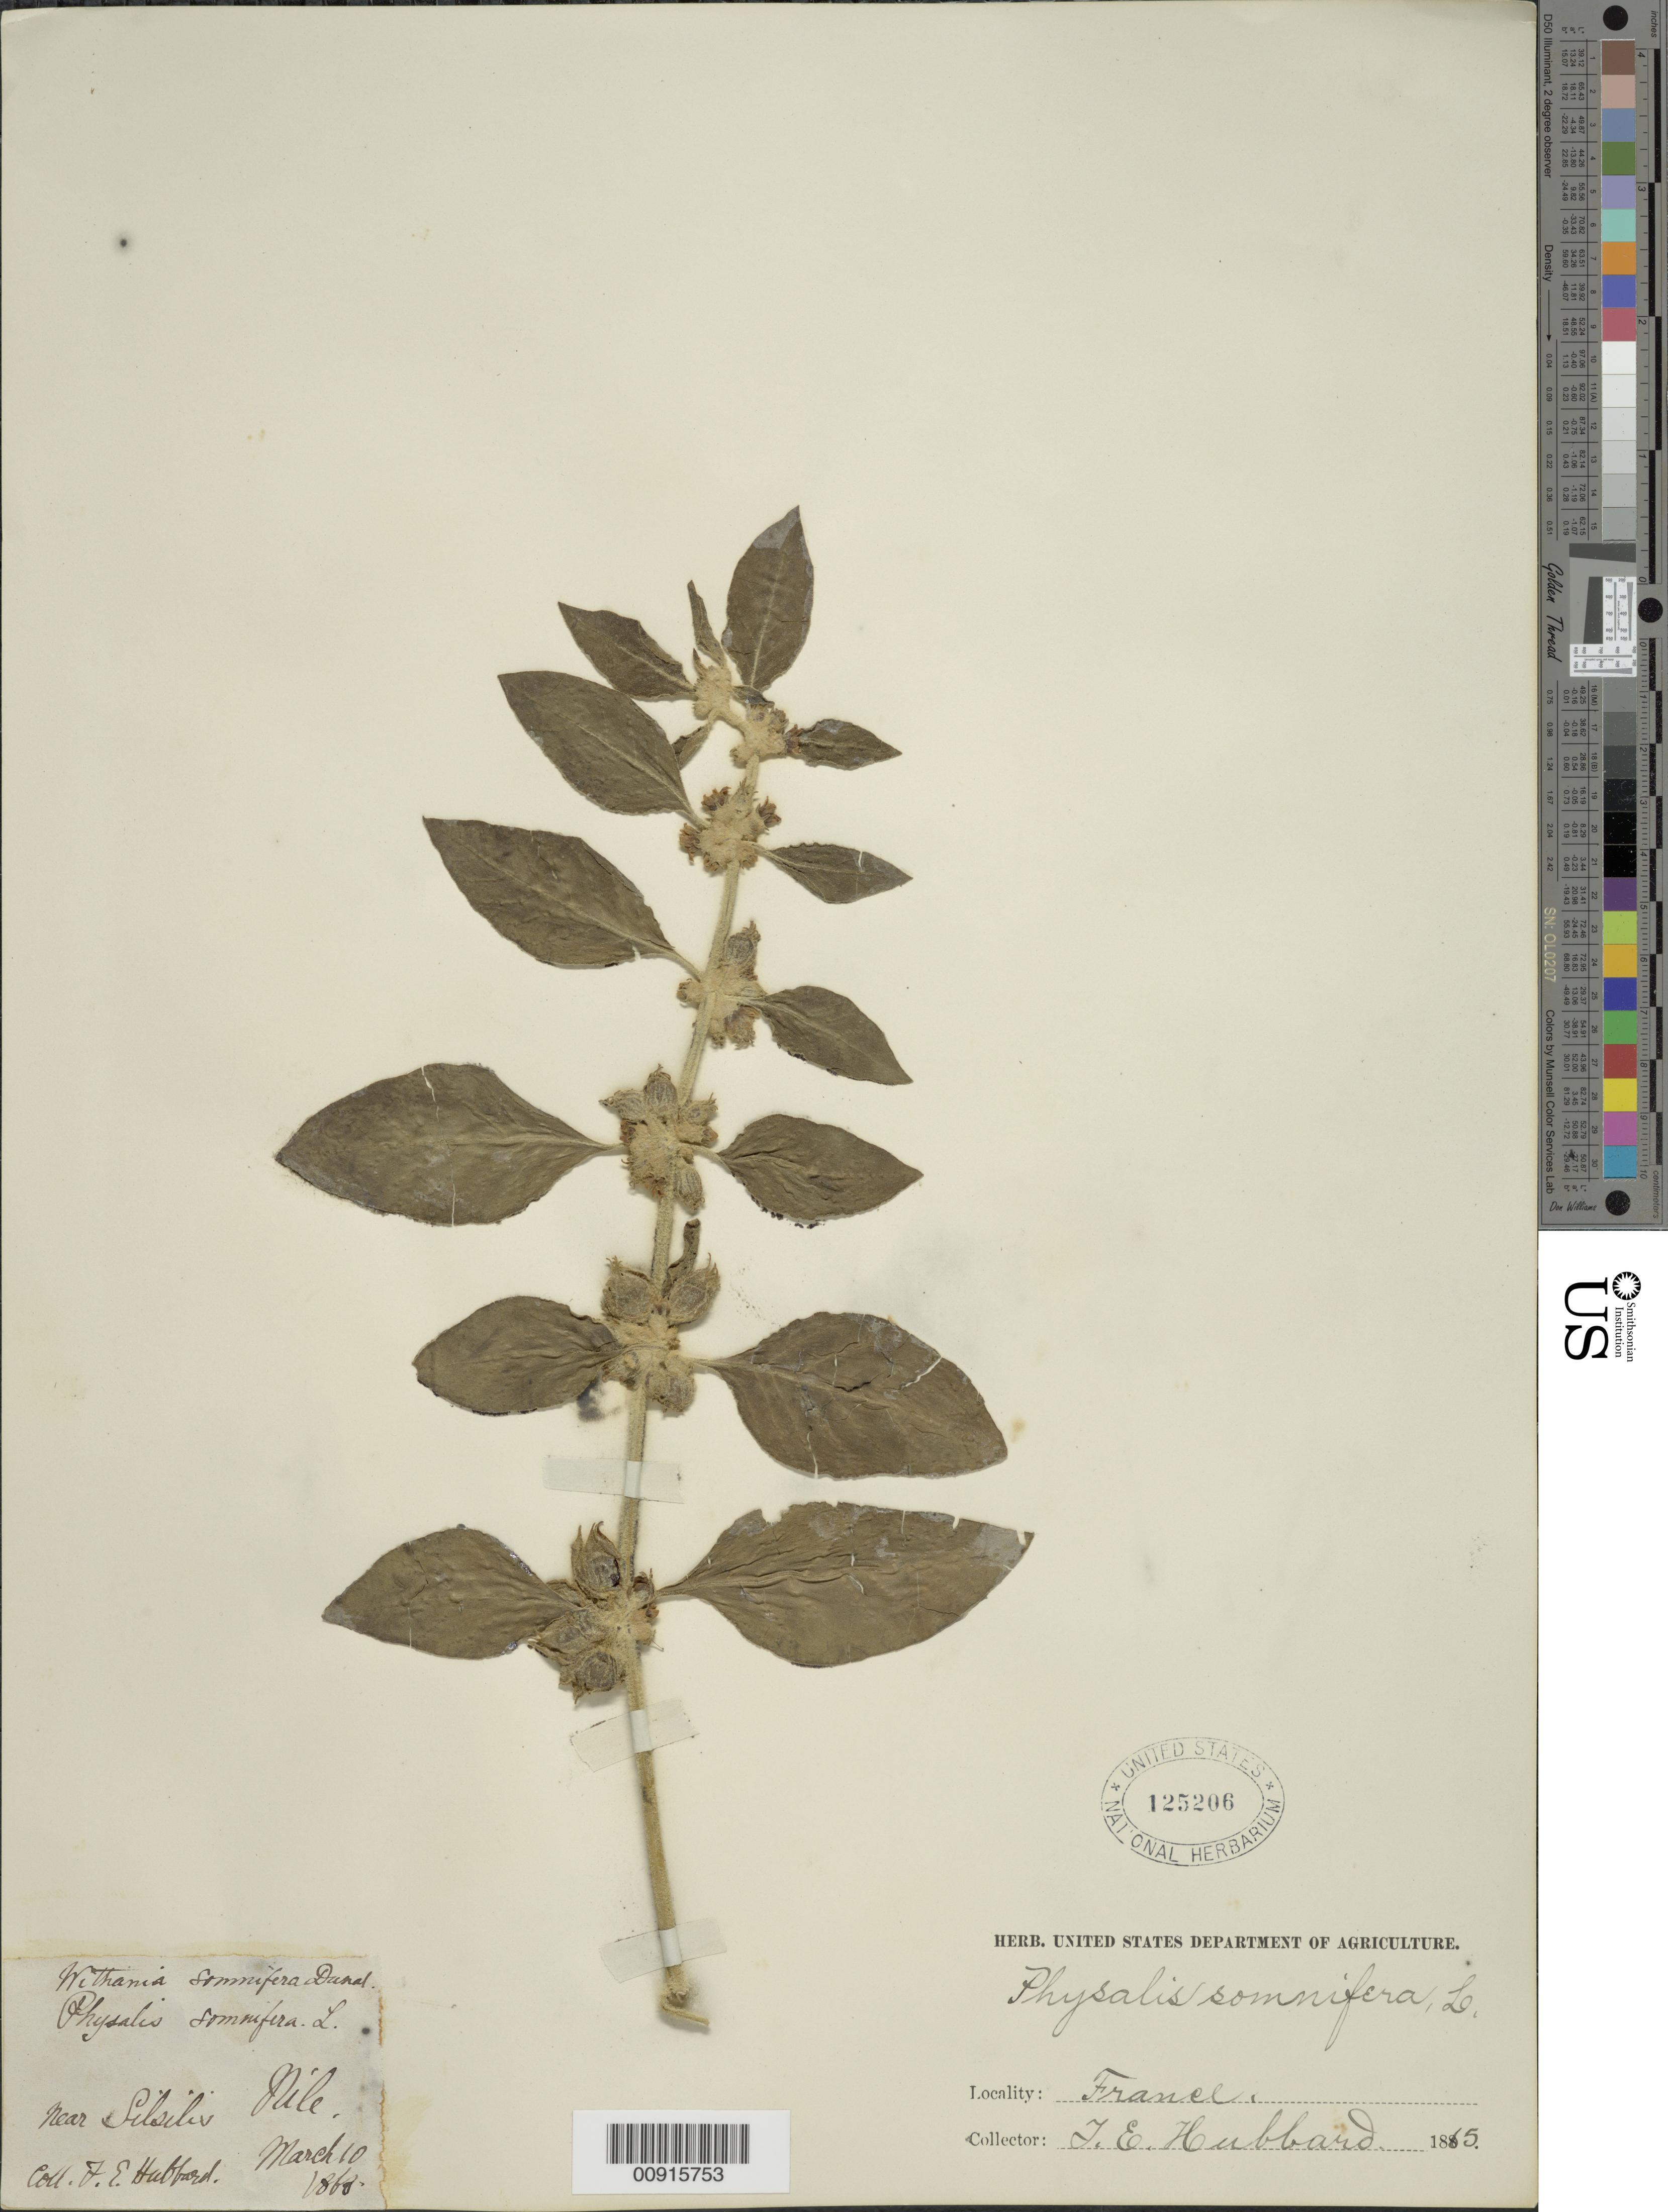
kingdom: Plantae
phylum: Tracheophyta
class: Magnoliopsida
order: Solanales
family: Solanaceae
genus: Withania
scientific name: Withania somnifera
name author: (L.) Dunal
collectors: F. T. Hubbard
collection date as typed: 1865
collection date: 1865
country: France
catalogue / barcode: US 125206